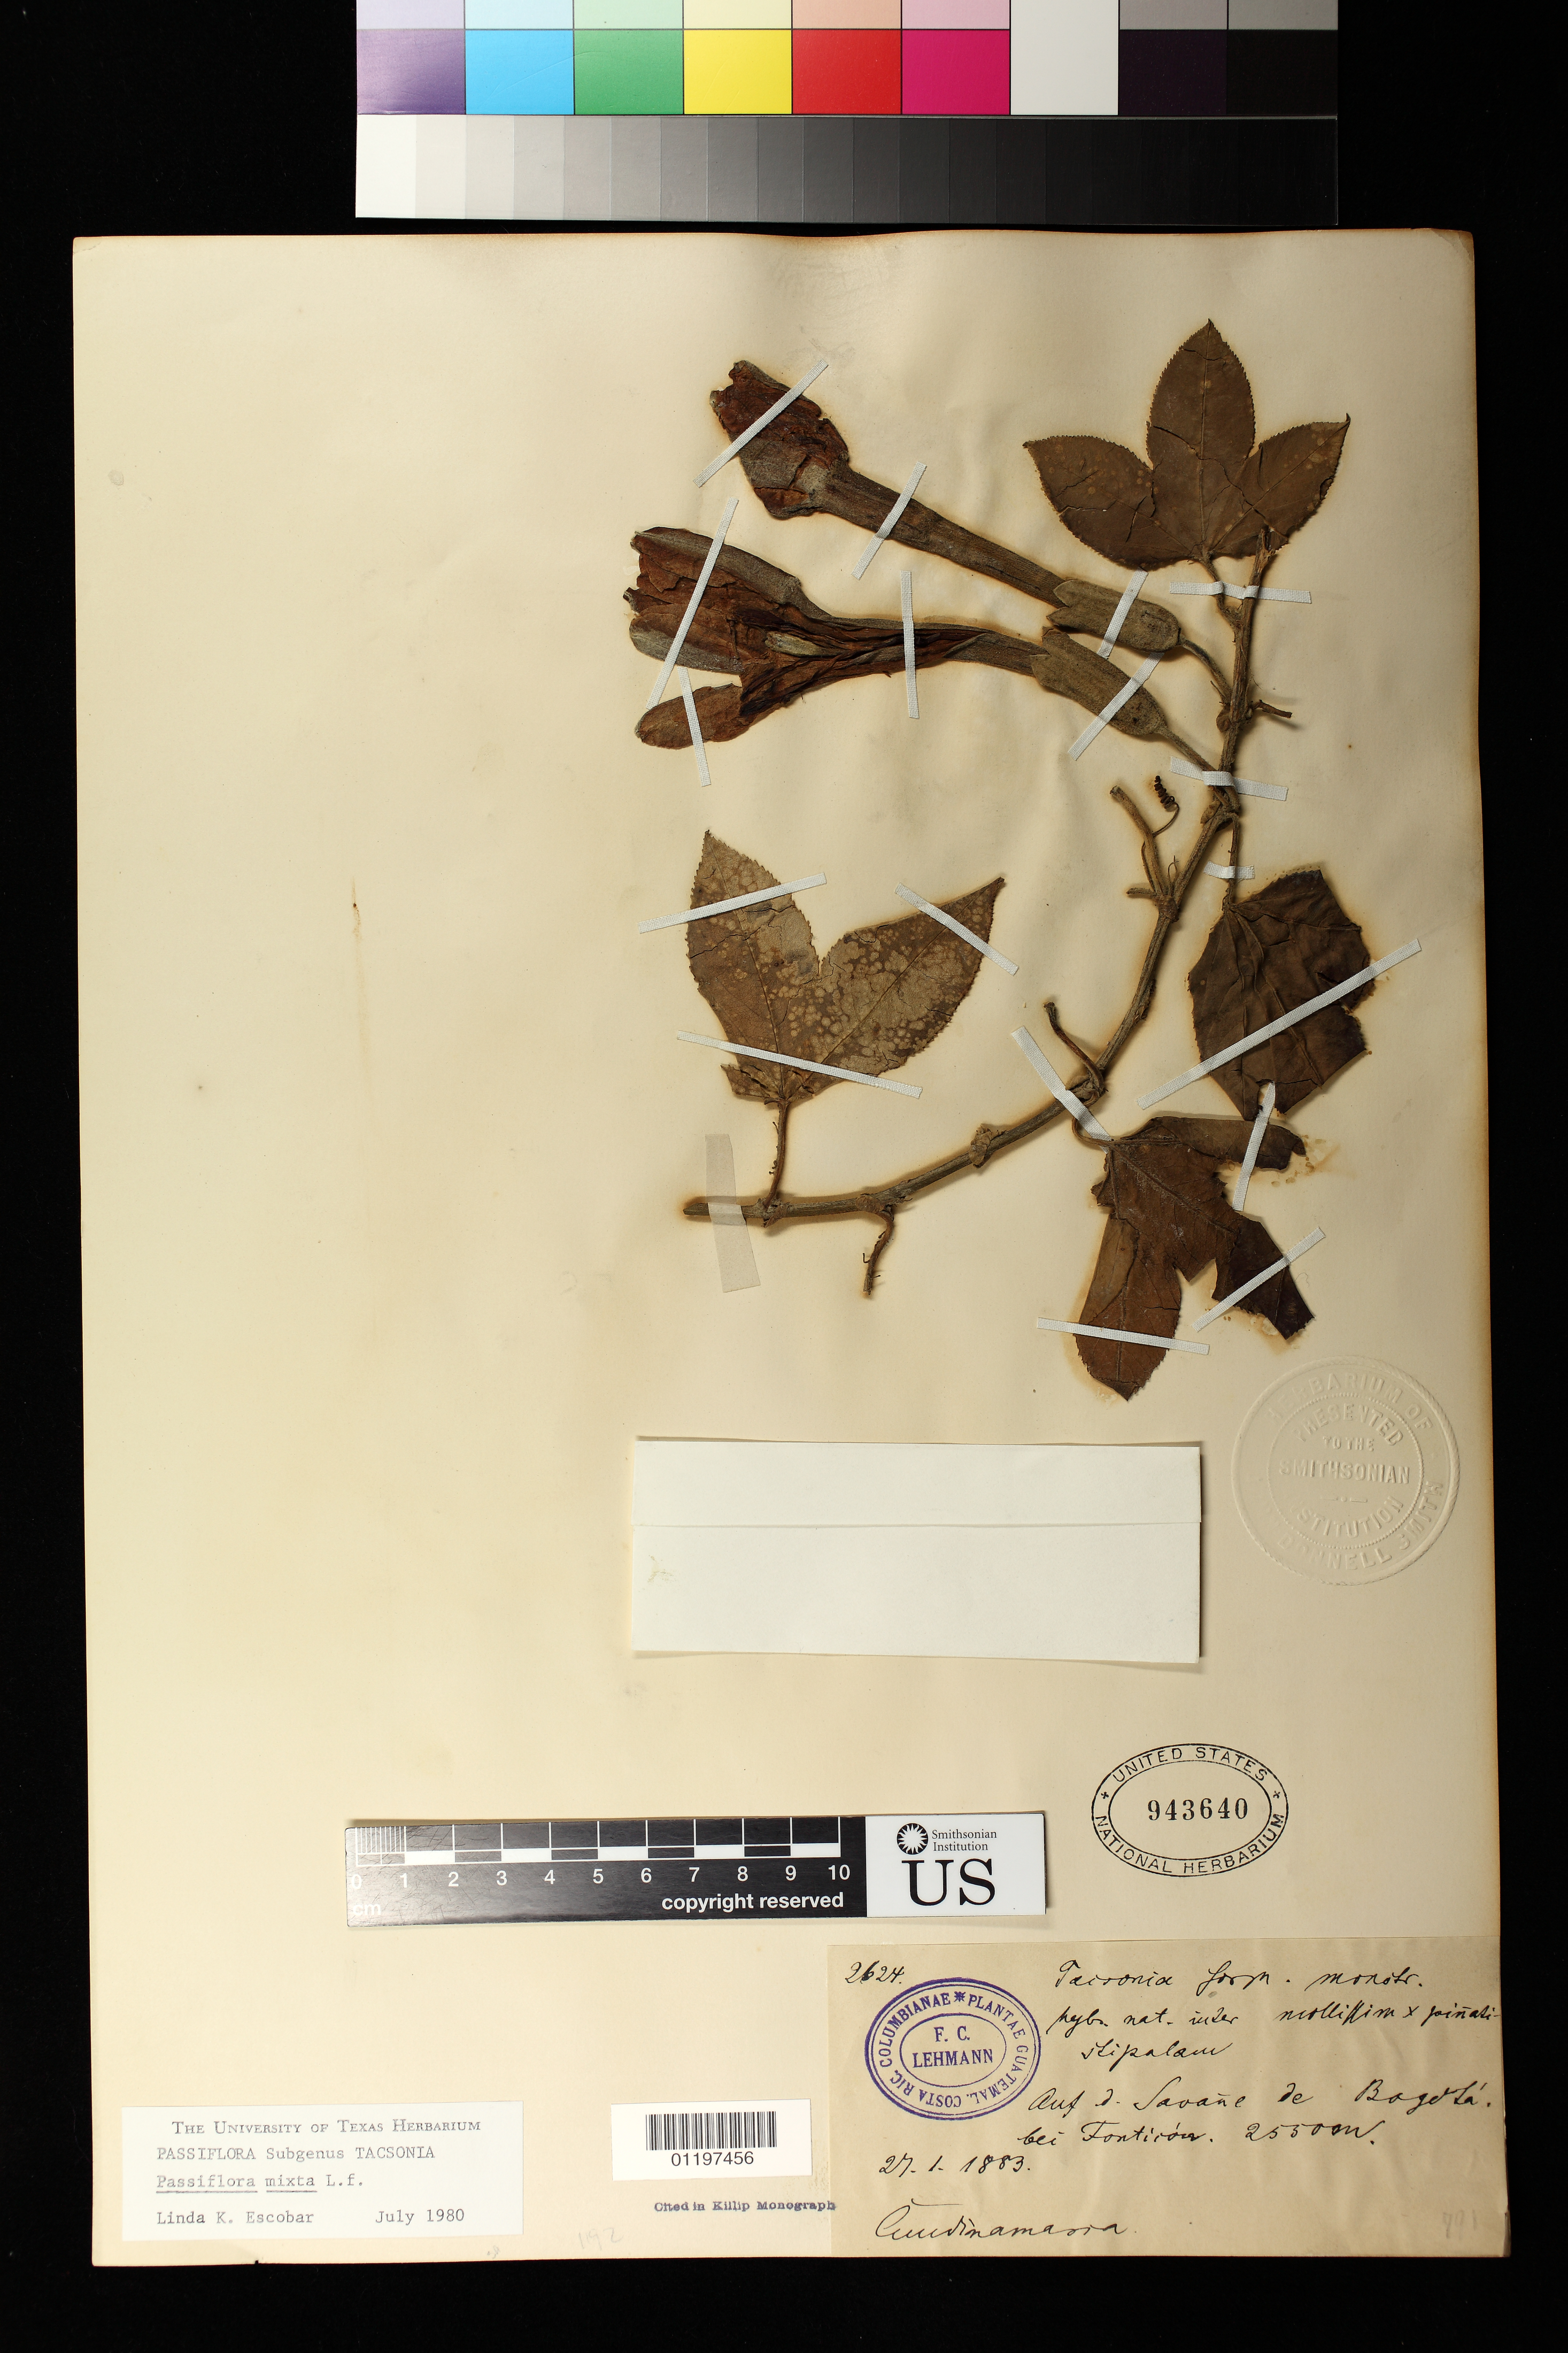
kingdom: Plantae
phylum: Tracheophyta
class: Magnoliopsida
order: Malpighiales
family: Passifloraceae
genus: Passiflora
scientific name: Passiflora mixta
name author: L. f.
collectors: F. C. Lehmann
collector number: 2624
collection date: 1883-01-27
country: Colombia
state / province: Bogota D.C.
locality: From the Savanna of Bogota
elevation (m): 2550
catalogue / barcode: US 943640